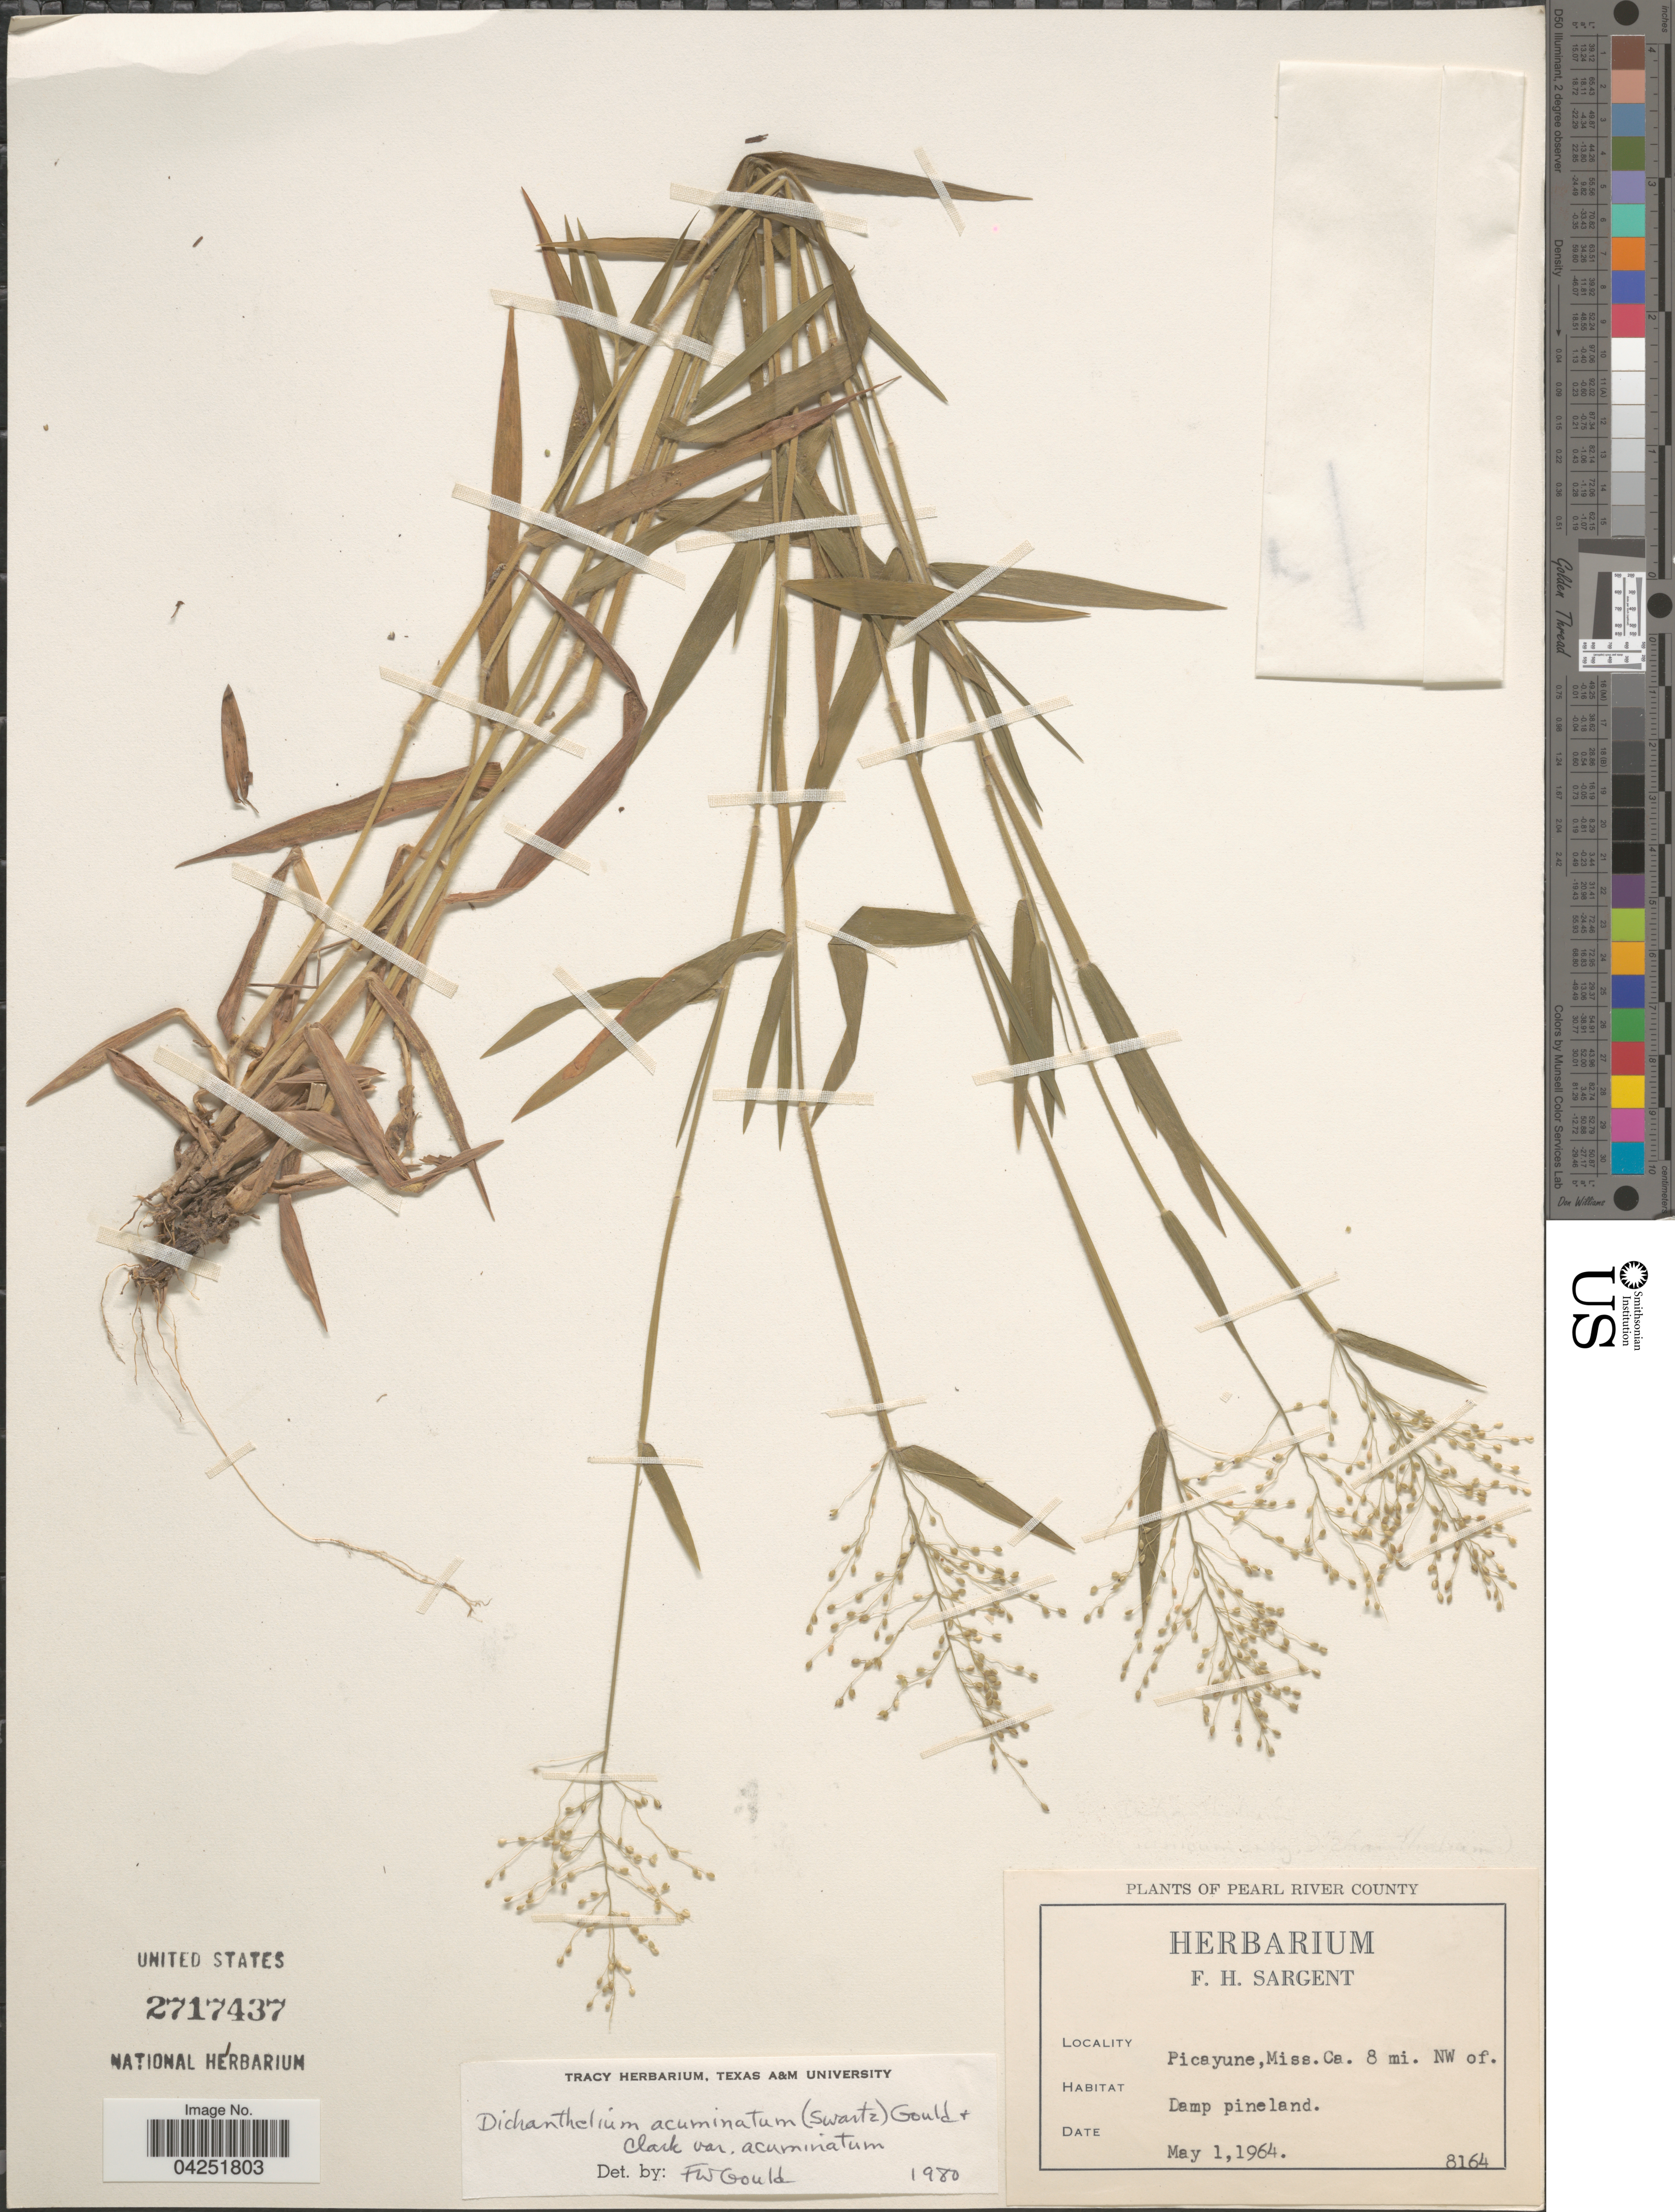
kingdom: Plantae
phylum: Tracheophyta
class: Liliopsida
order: Poales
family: Poaceae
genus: Dichanthelium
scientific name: Dichanthelium acuminatum var. densiflorum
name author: (Rand & Redfield) Gould & C.A. Clark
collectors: F. H. Sargent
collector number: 8164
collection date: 1964-05-01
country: United States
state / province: Mississippi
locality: Pearl River County. Picayune, Ca. 8 mi. NW of Damp pineland.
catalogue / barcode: US 2717437